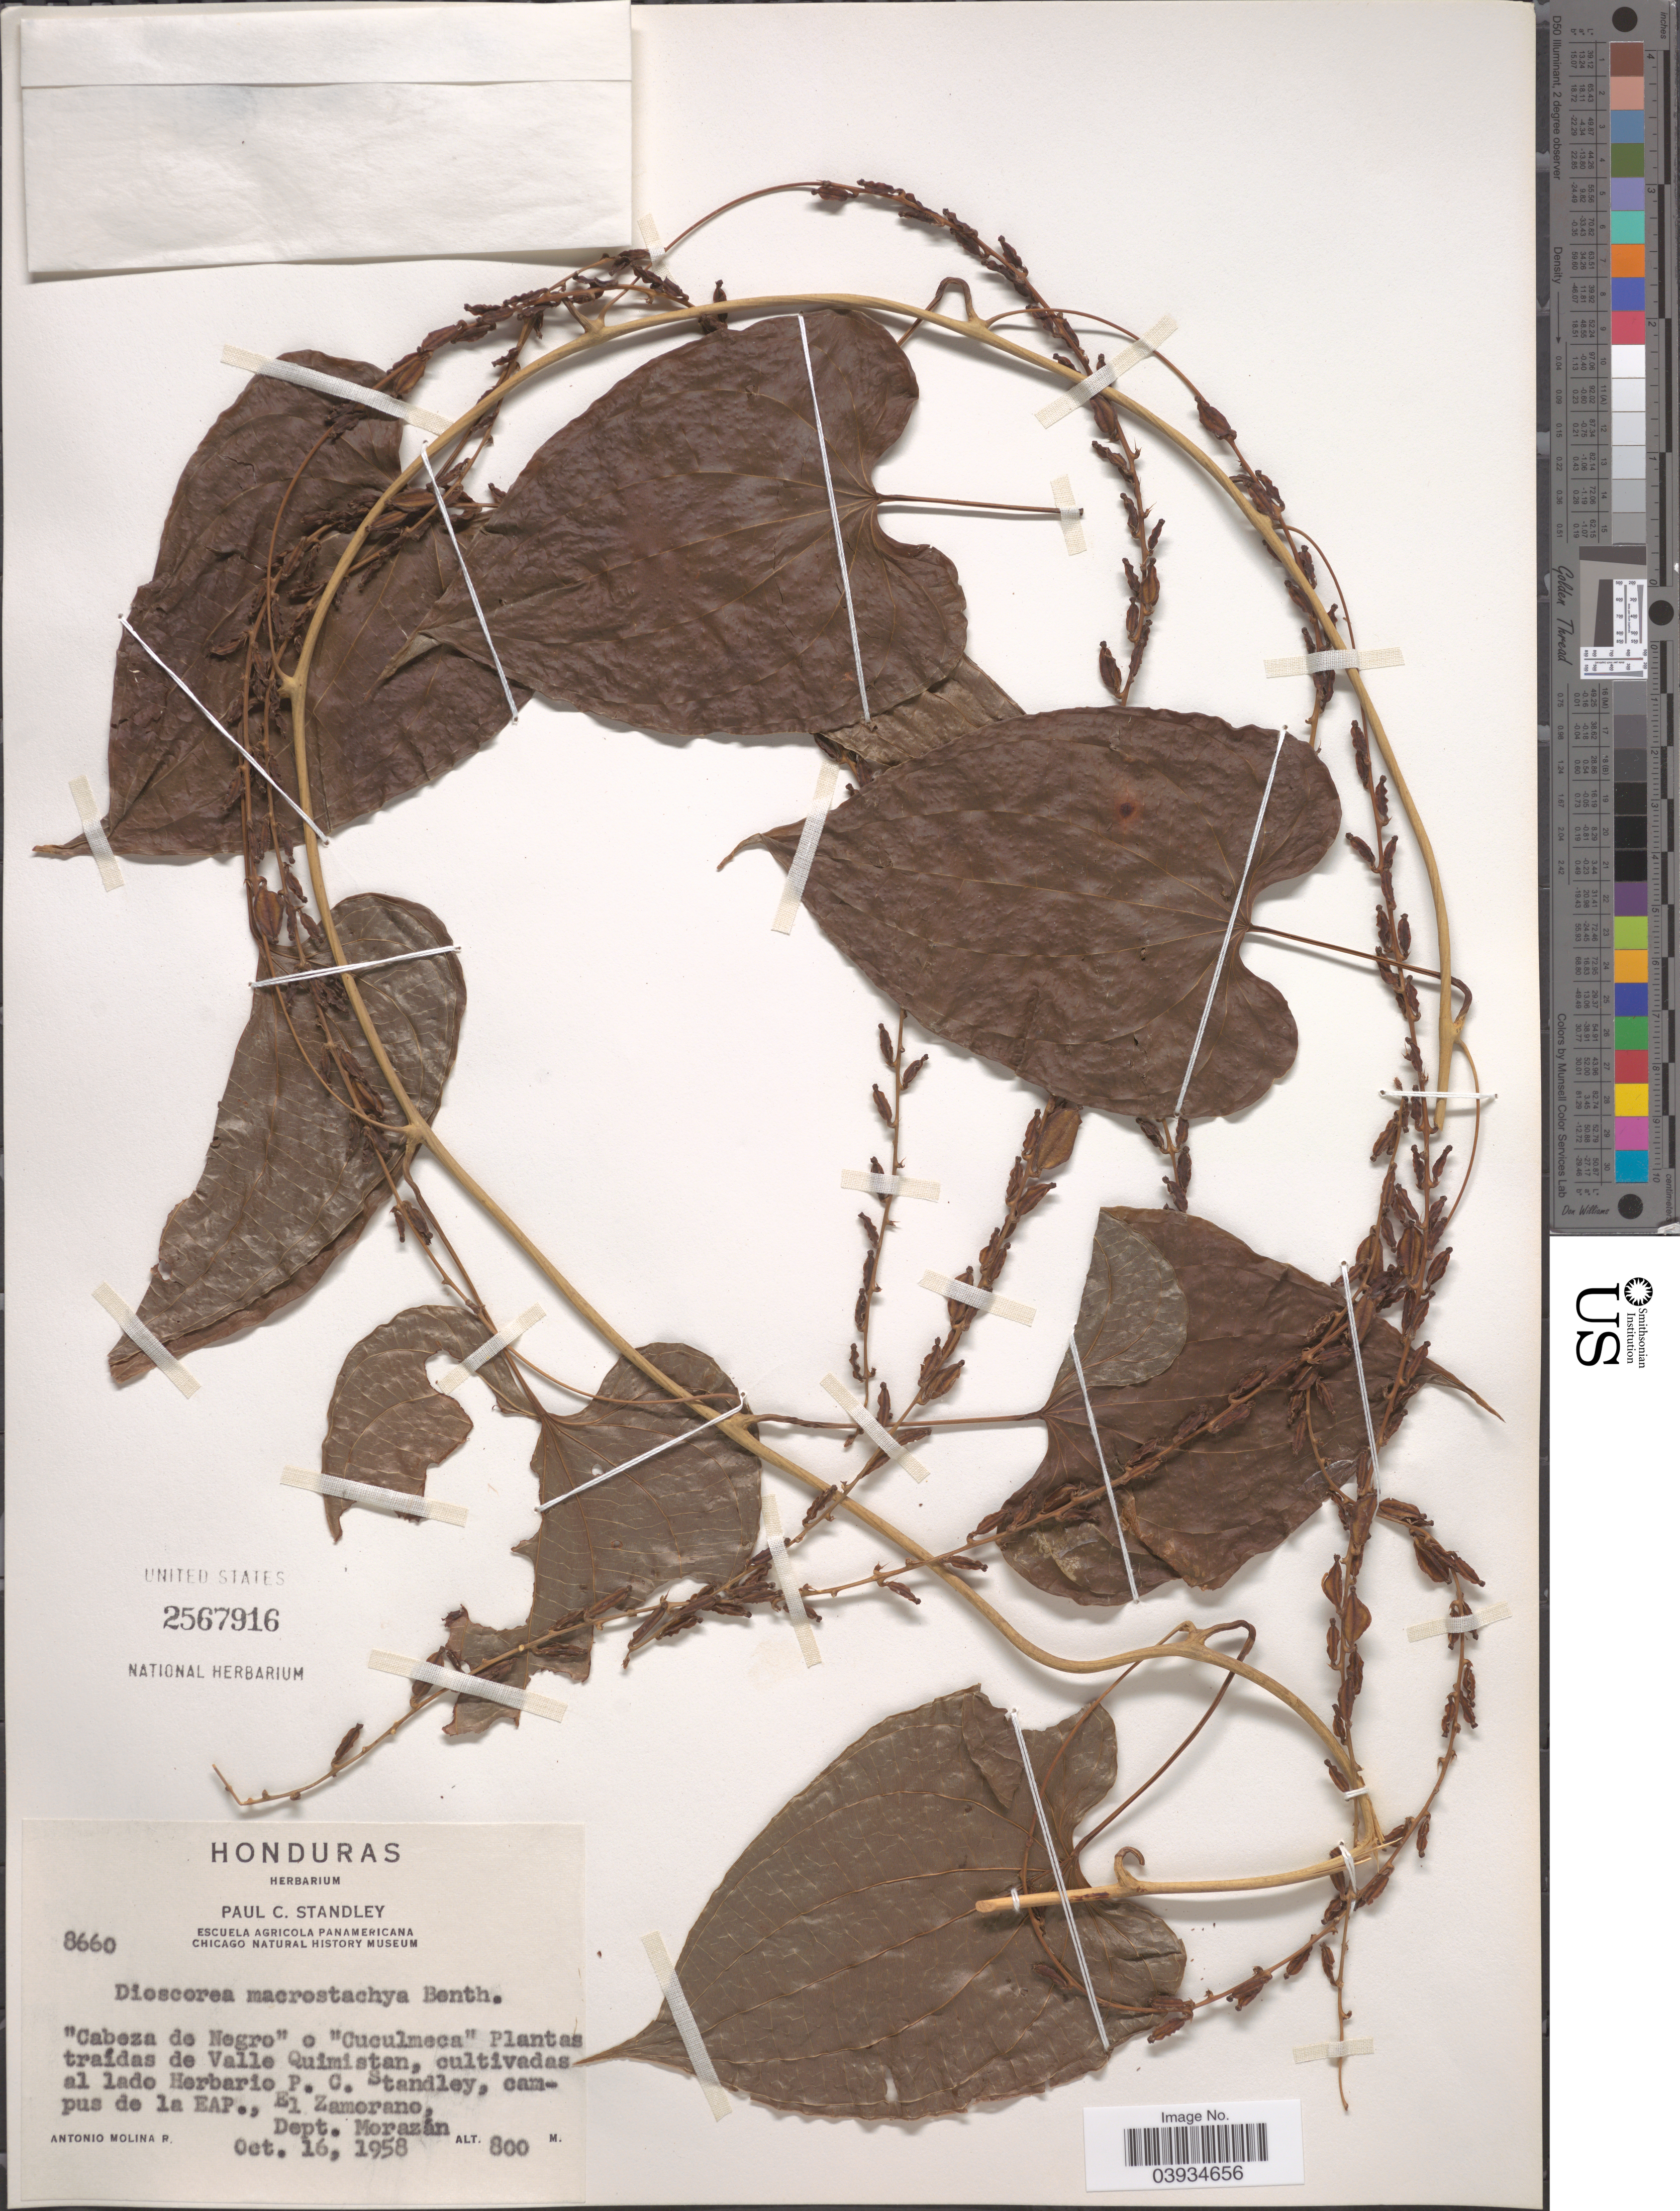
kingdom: Plantae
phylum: Tracheophyta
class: Liliopsida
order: Dioscoreales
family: Dioscoreaceae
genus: Dioscorea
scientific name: Dioscorea mexicana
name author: Scheidw.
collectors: A. Molina R.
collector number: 8660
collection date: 1958-10-16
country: Honduras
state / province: Fco. Morazán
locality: Al lado del Herbario P. C. Standley, campus de la EAP., El Zamorano, Dept. Morazán.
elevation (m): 800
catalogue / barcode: US 2567916